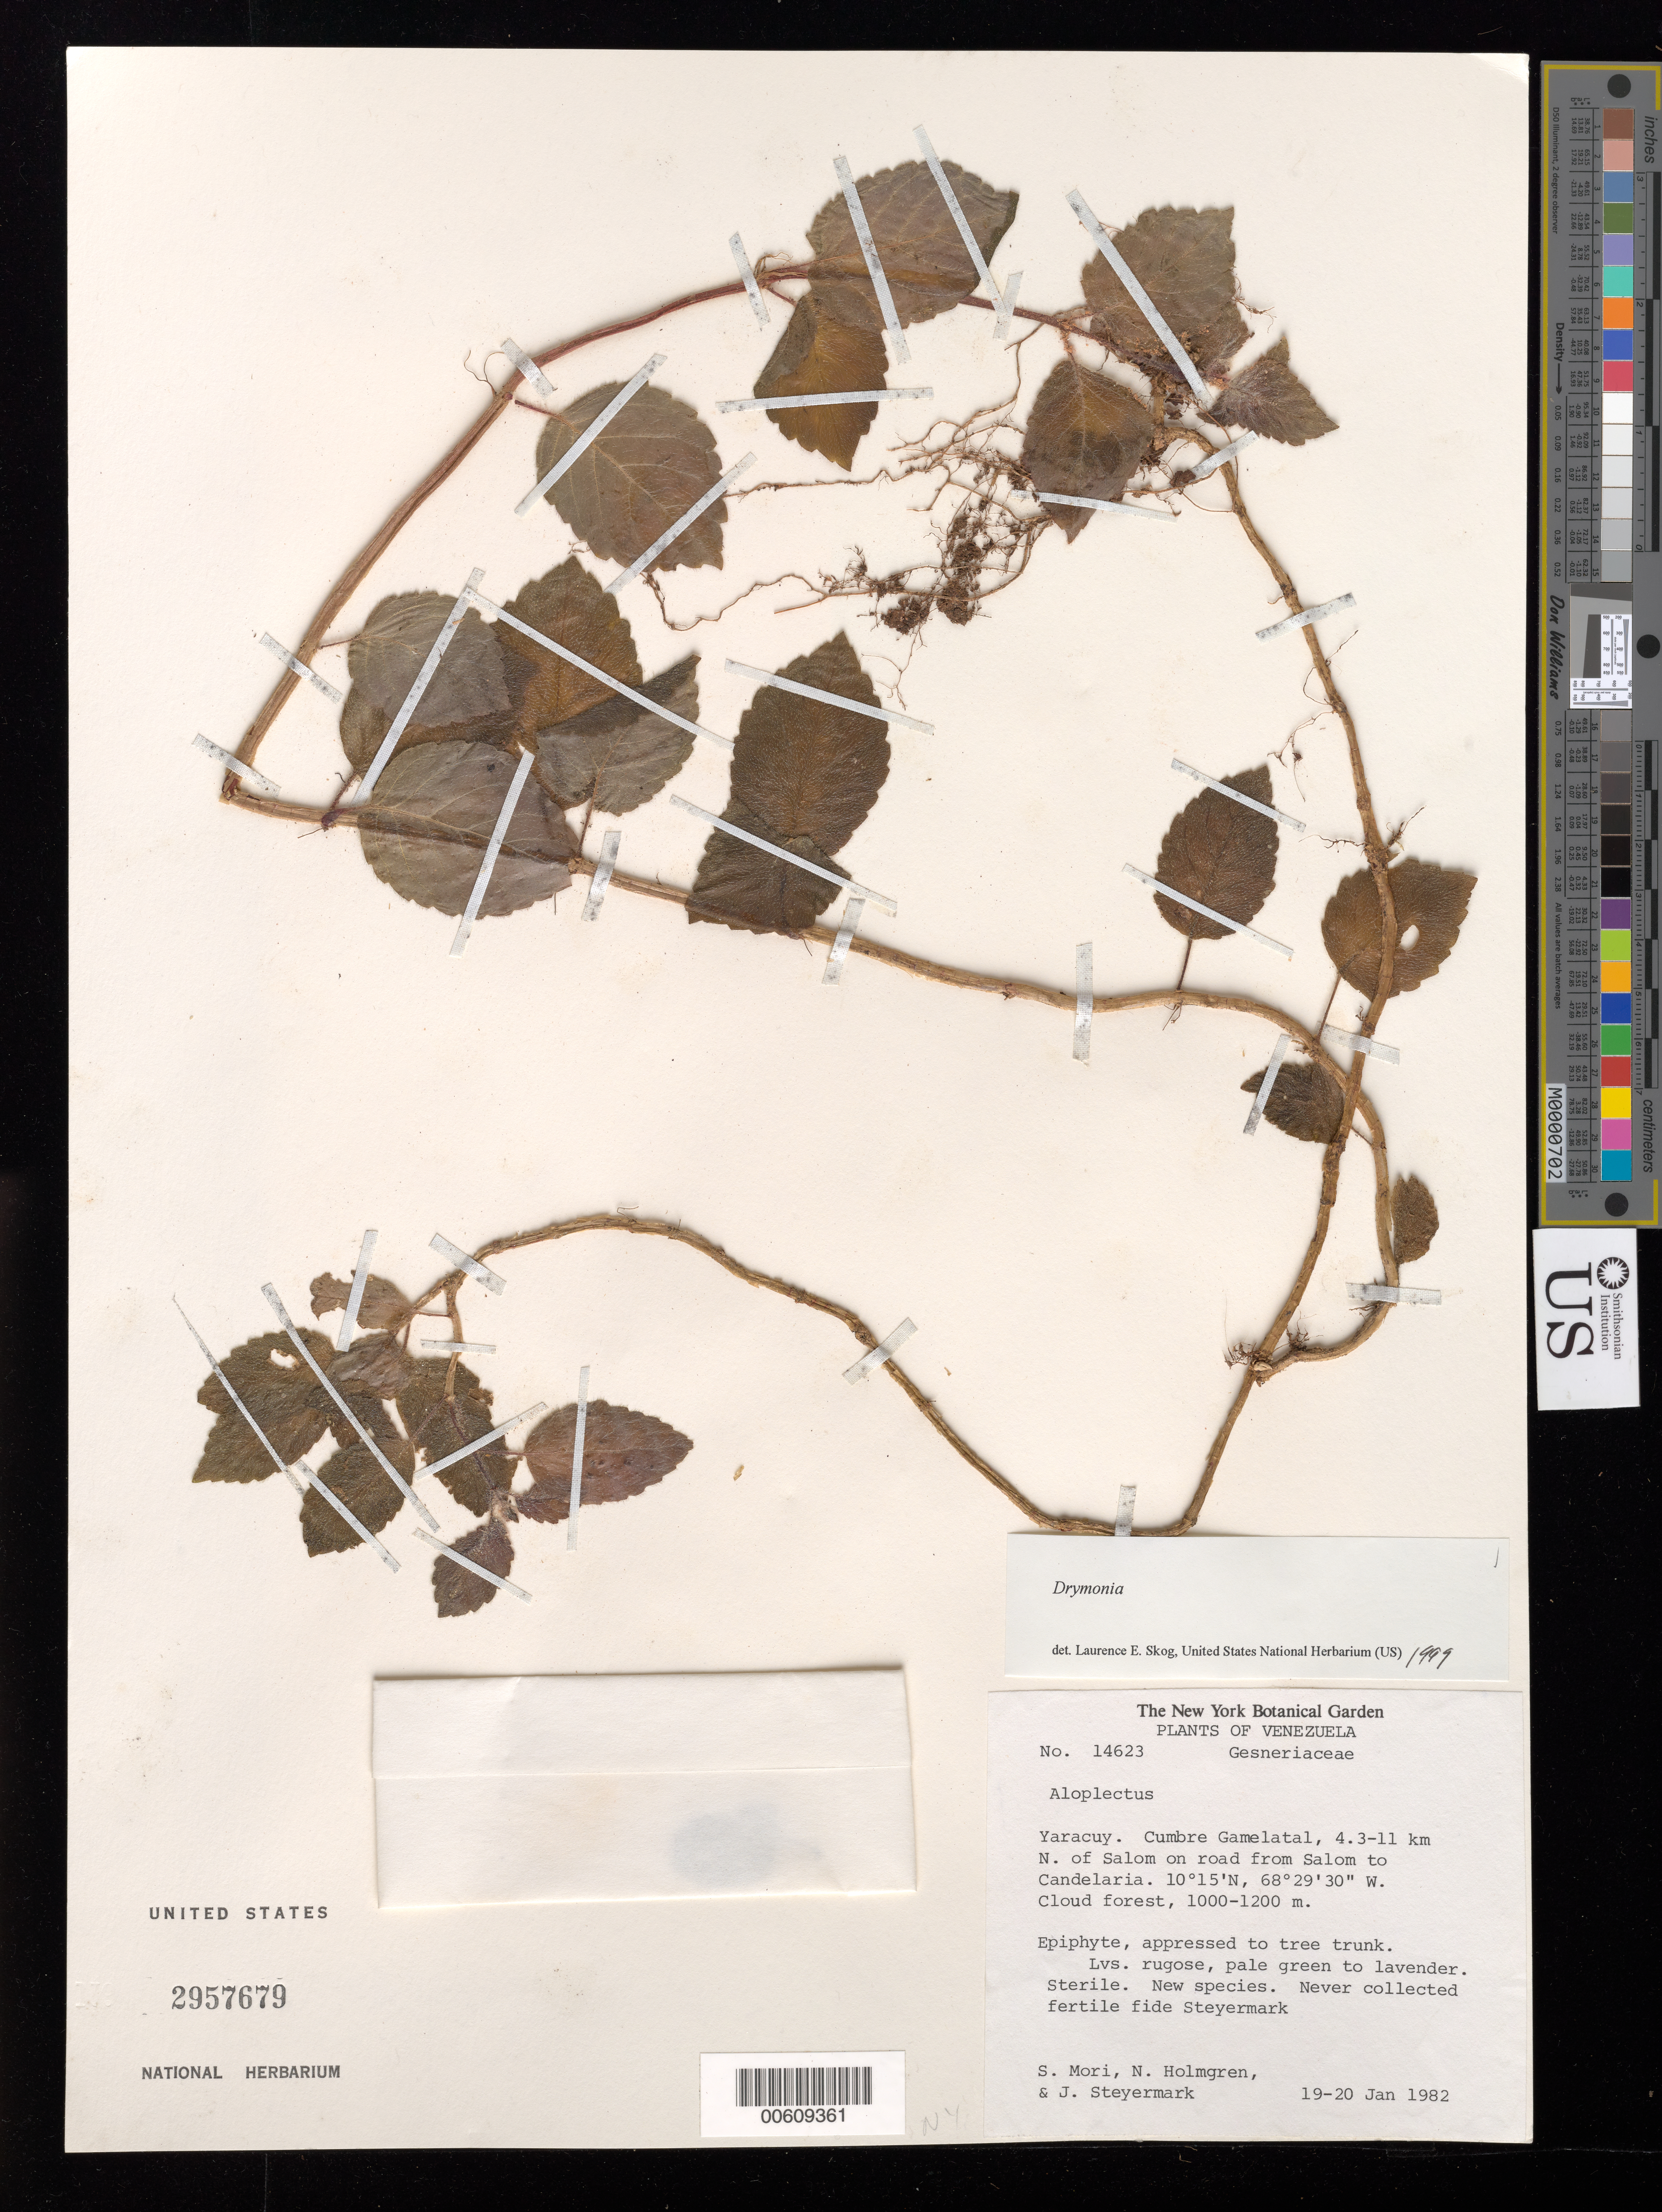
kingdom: Plantae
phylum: Tracheophyta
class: Magnoliopsida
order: Lamiales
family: Gesneriaceae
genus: Drymonia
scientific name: Drymonia sp.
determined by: Skog, Laurence E.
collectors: S. Mori, N. H. Holmgren & J. Steyermark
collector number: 14623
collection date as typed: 19-20 Jan 1982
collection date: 1982-01-19/1982-01-20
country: Venezuela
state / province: Yaracuy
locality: Cumbre Gamelatal, 4.3-11 km N of Salom on road from Salom to Candelaria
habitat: Cloud forest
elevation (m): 1000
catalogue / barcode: US 2957679